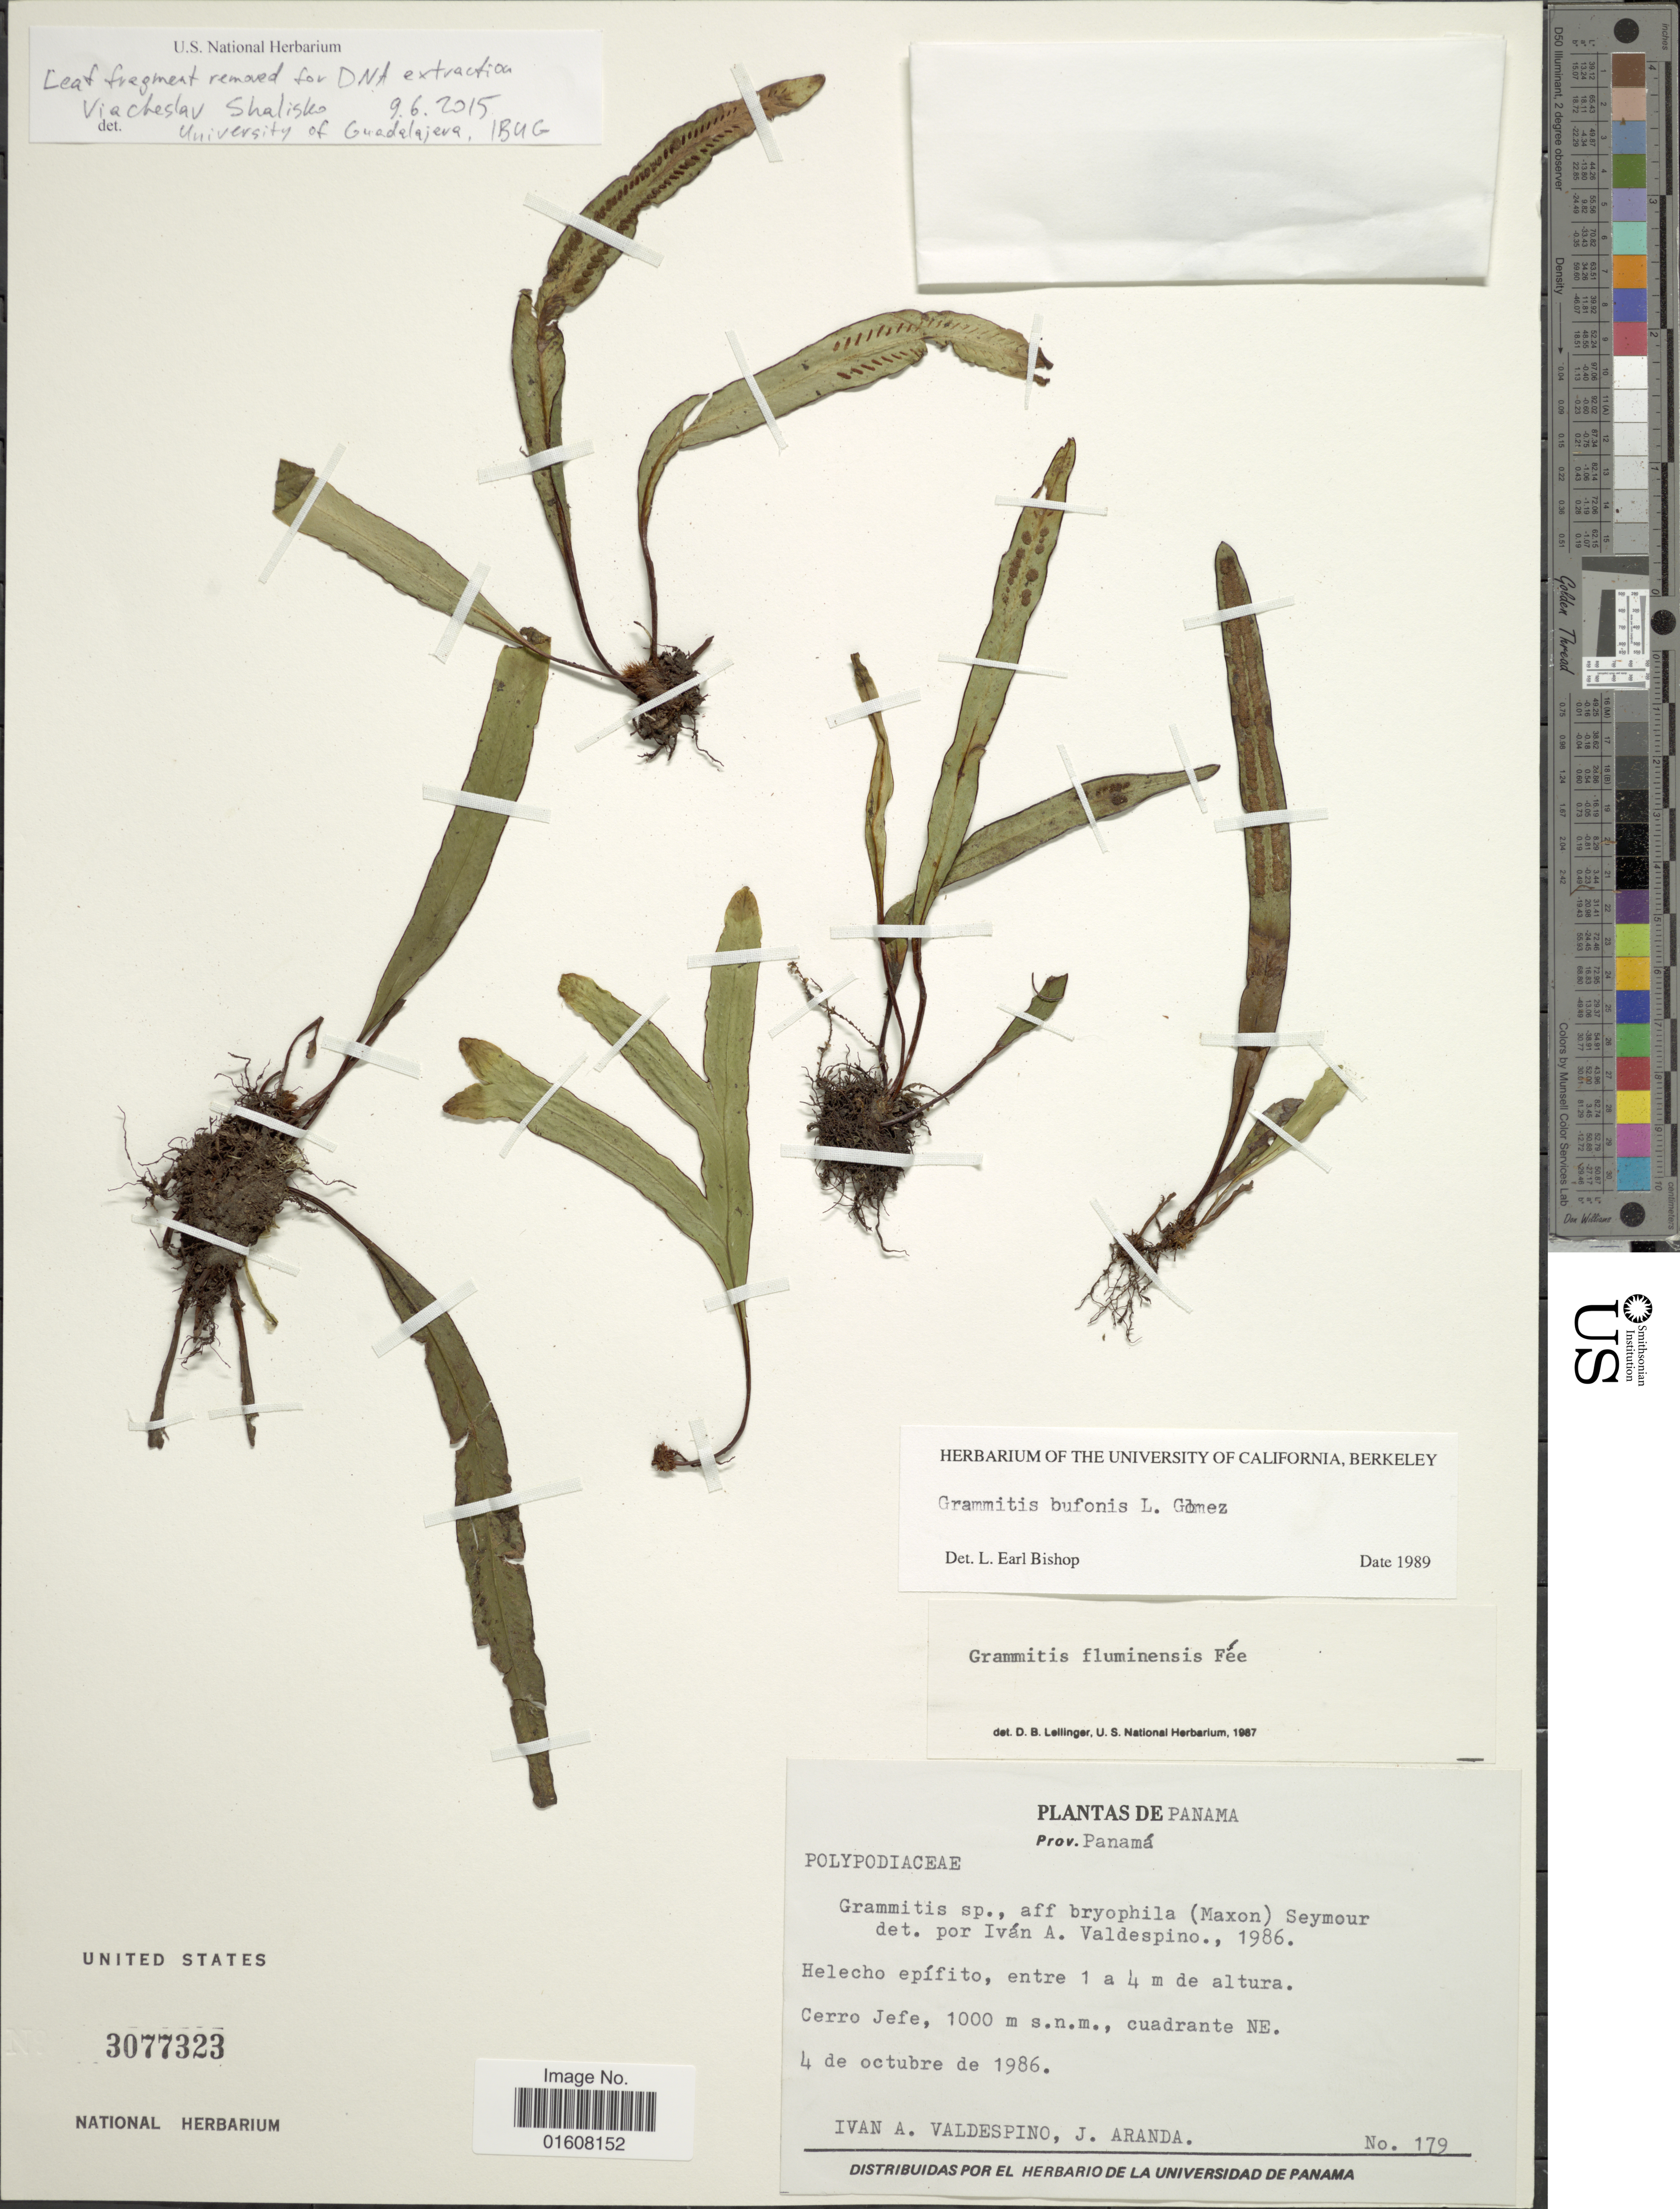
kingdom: Plantae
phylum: Tracheophyta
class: Polypodiopsida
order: Polypodiales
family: Polypodiaceae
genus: Grammitis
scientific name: Grammitis bufonis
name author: L.D. Gómez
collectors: I. A. Valdespino & J. Aranda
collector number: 179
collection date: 1986-10-04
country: Panama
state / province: Panamá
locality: Cerro Jefe, cuadrante NE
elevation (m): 1000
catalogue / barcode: US 3077323